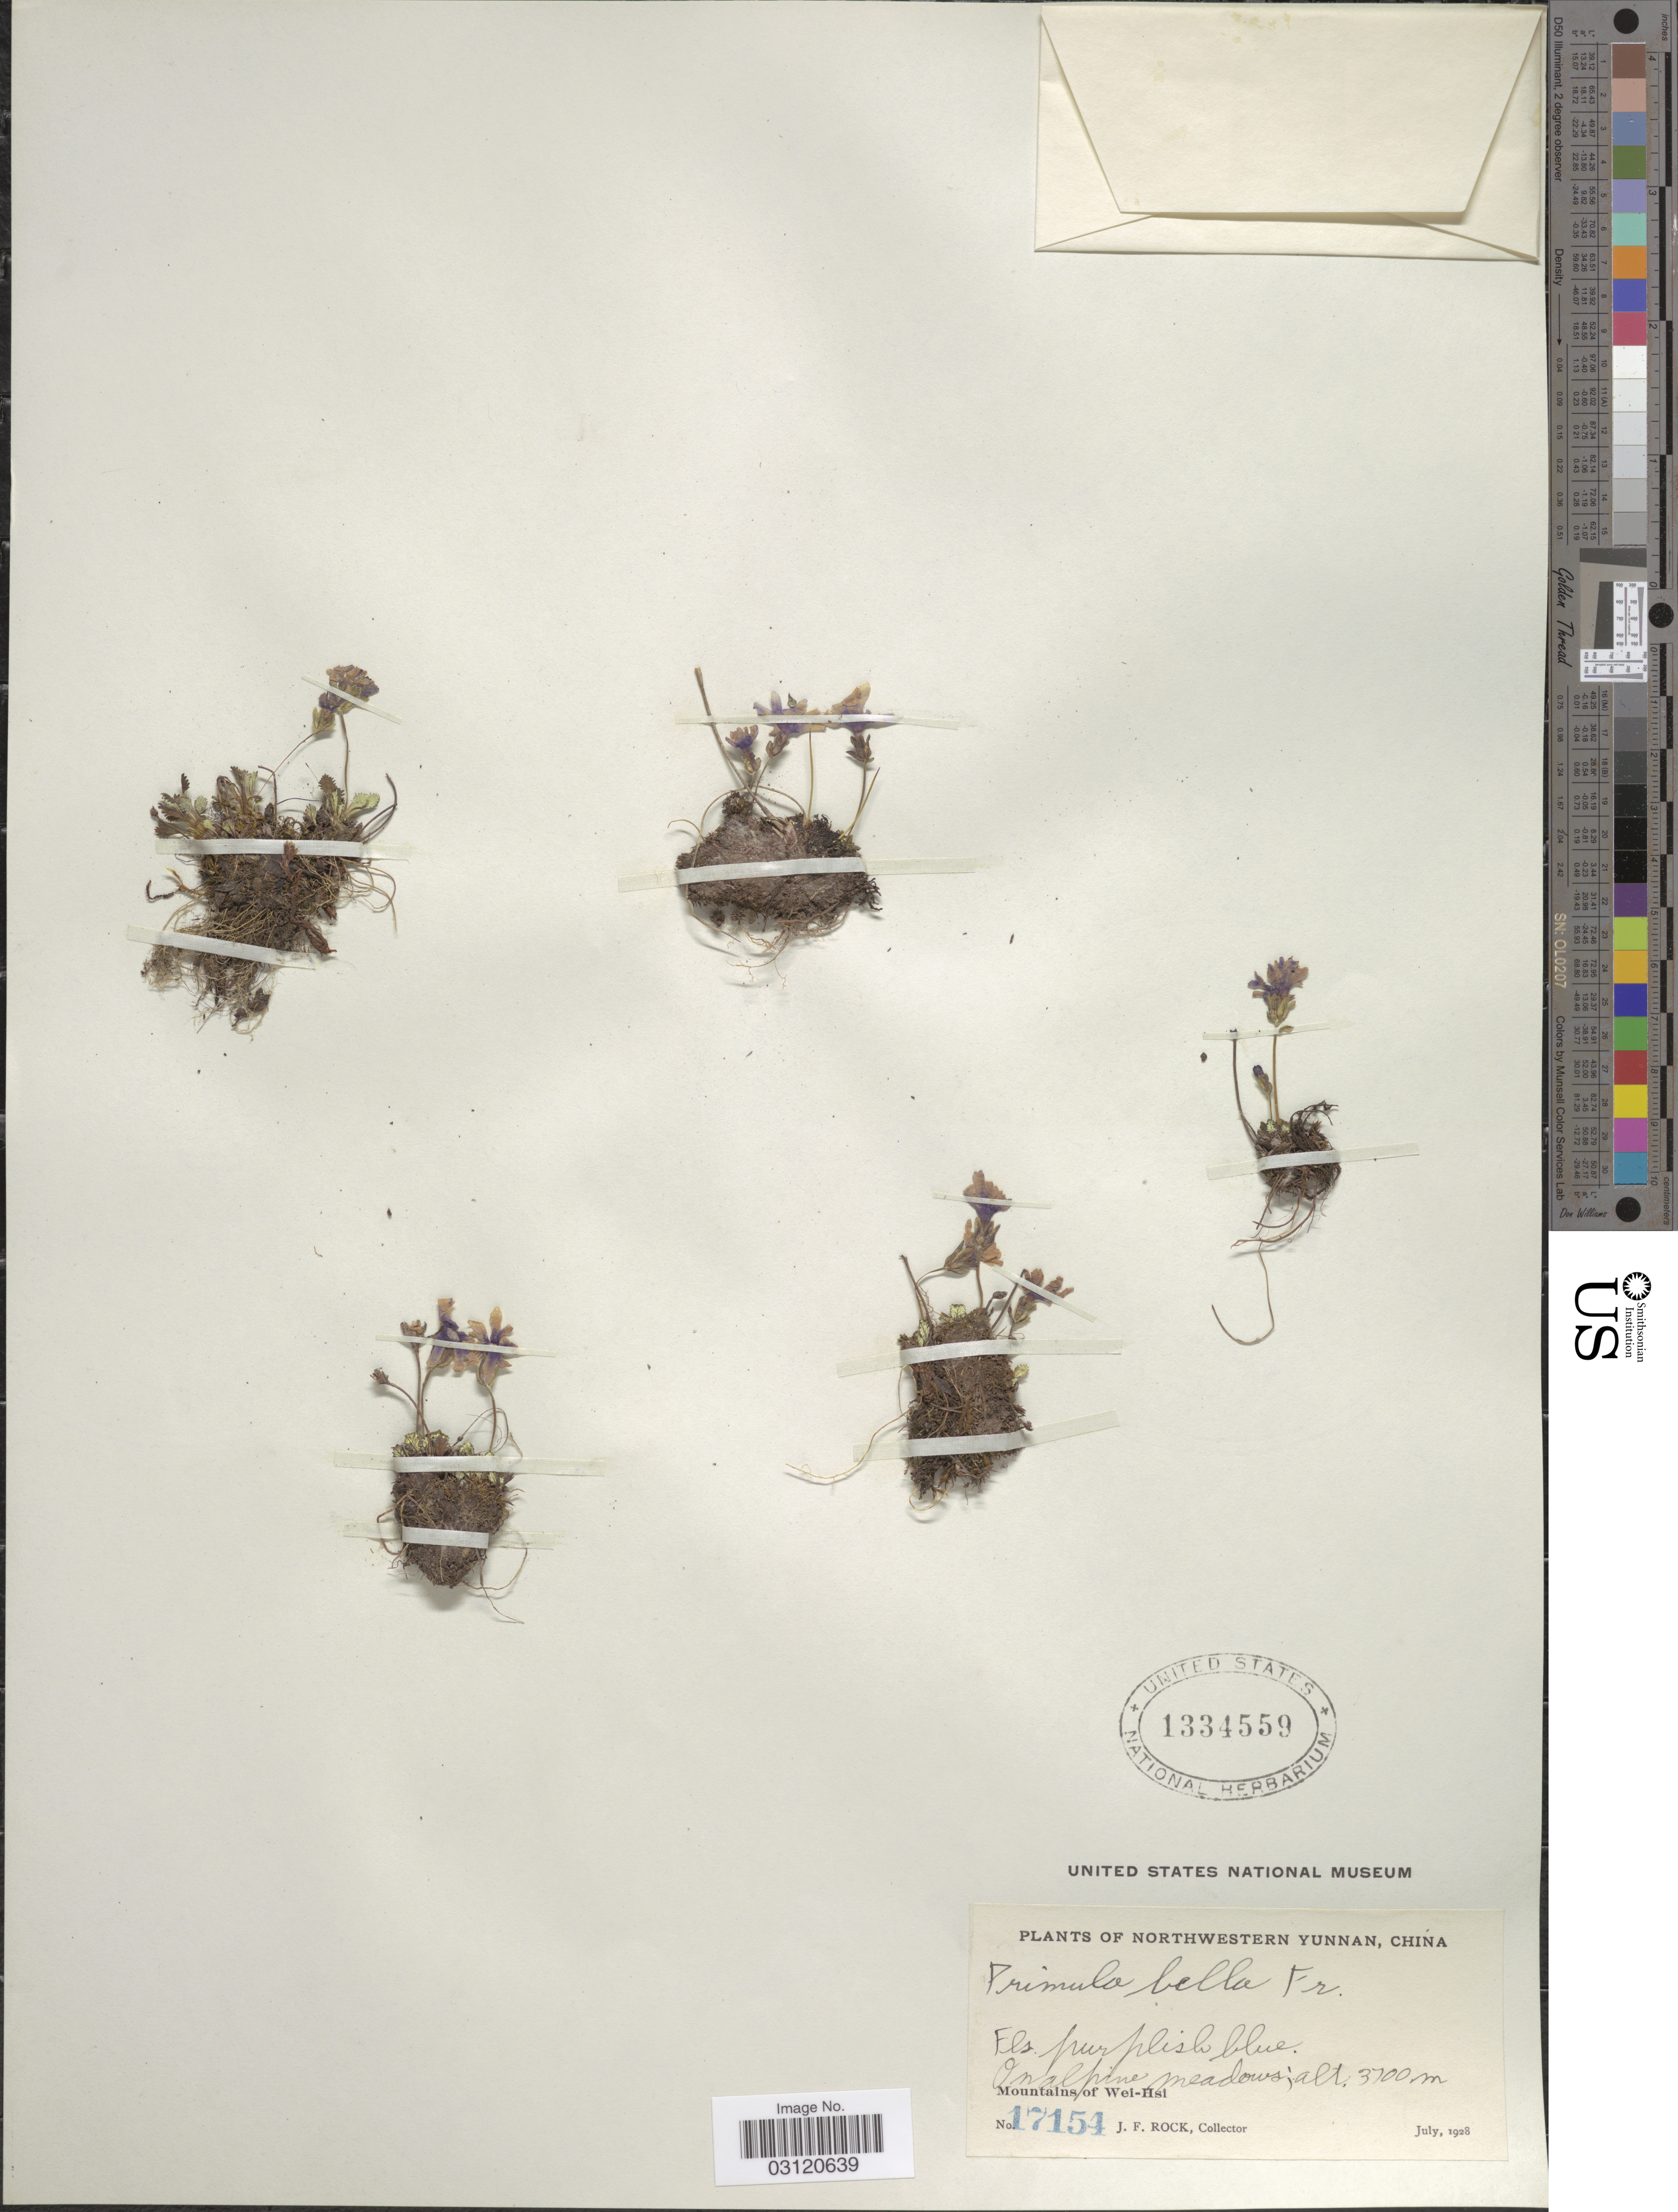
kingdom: Plantae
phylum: Tracheophyta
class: Magnoliopsida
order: Ericales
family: Primulaceae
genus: Primula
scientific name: Primula bella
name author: Franch.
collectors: J. Rock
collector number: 17154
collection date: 1928-07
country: China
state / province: Yunnan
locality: Northwestern Yunnan, Mountains of Wei-Hsi.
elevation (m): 3700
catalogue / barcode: US 1334559